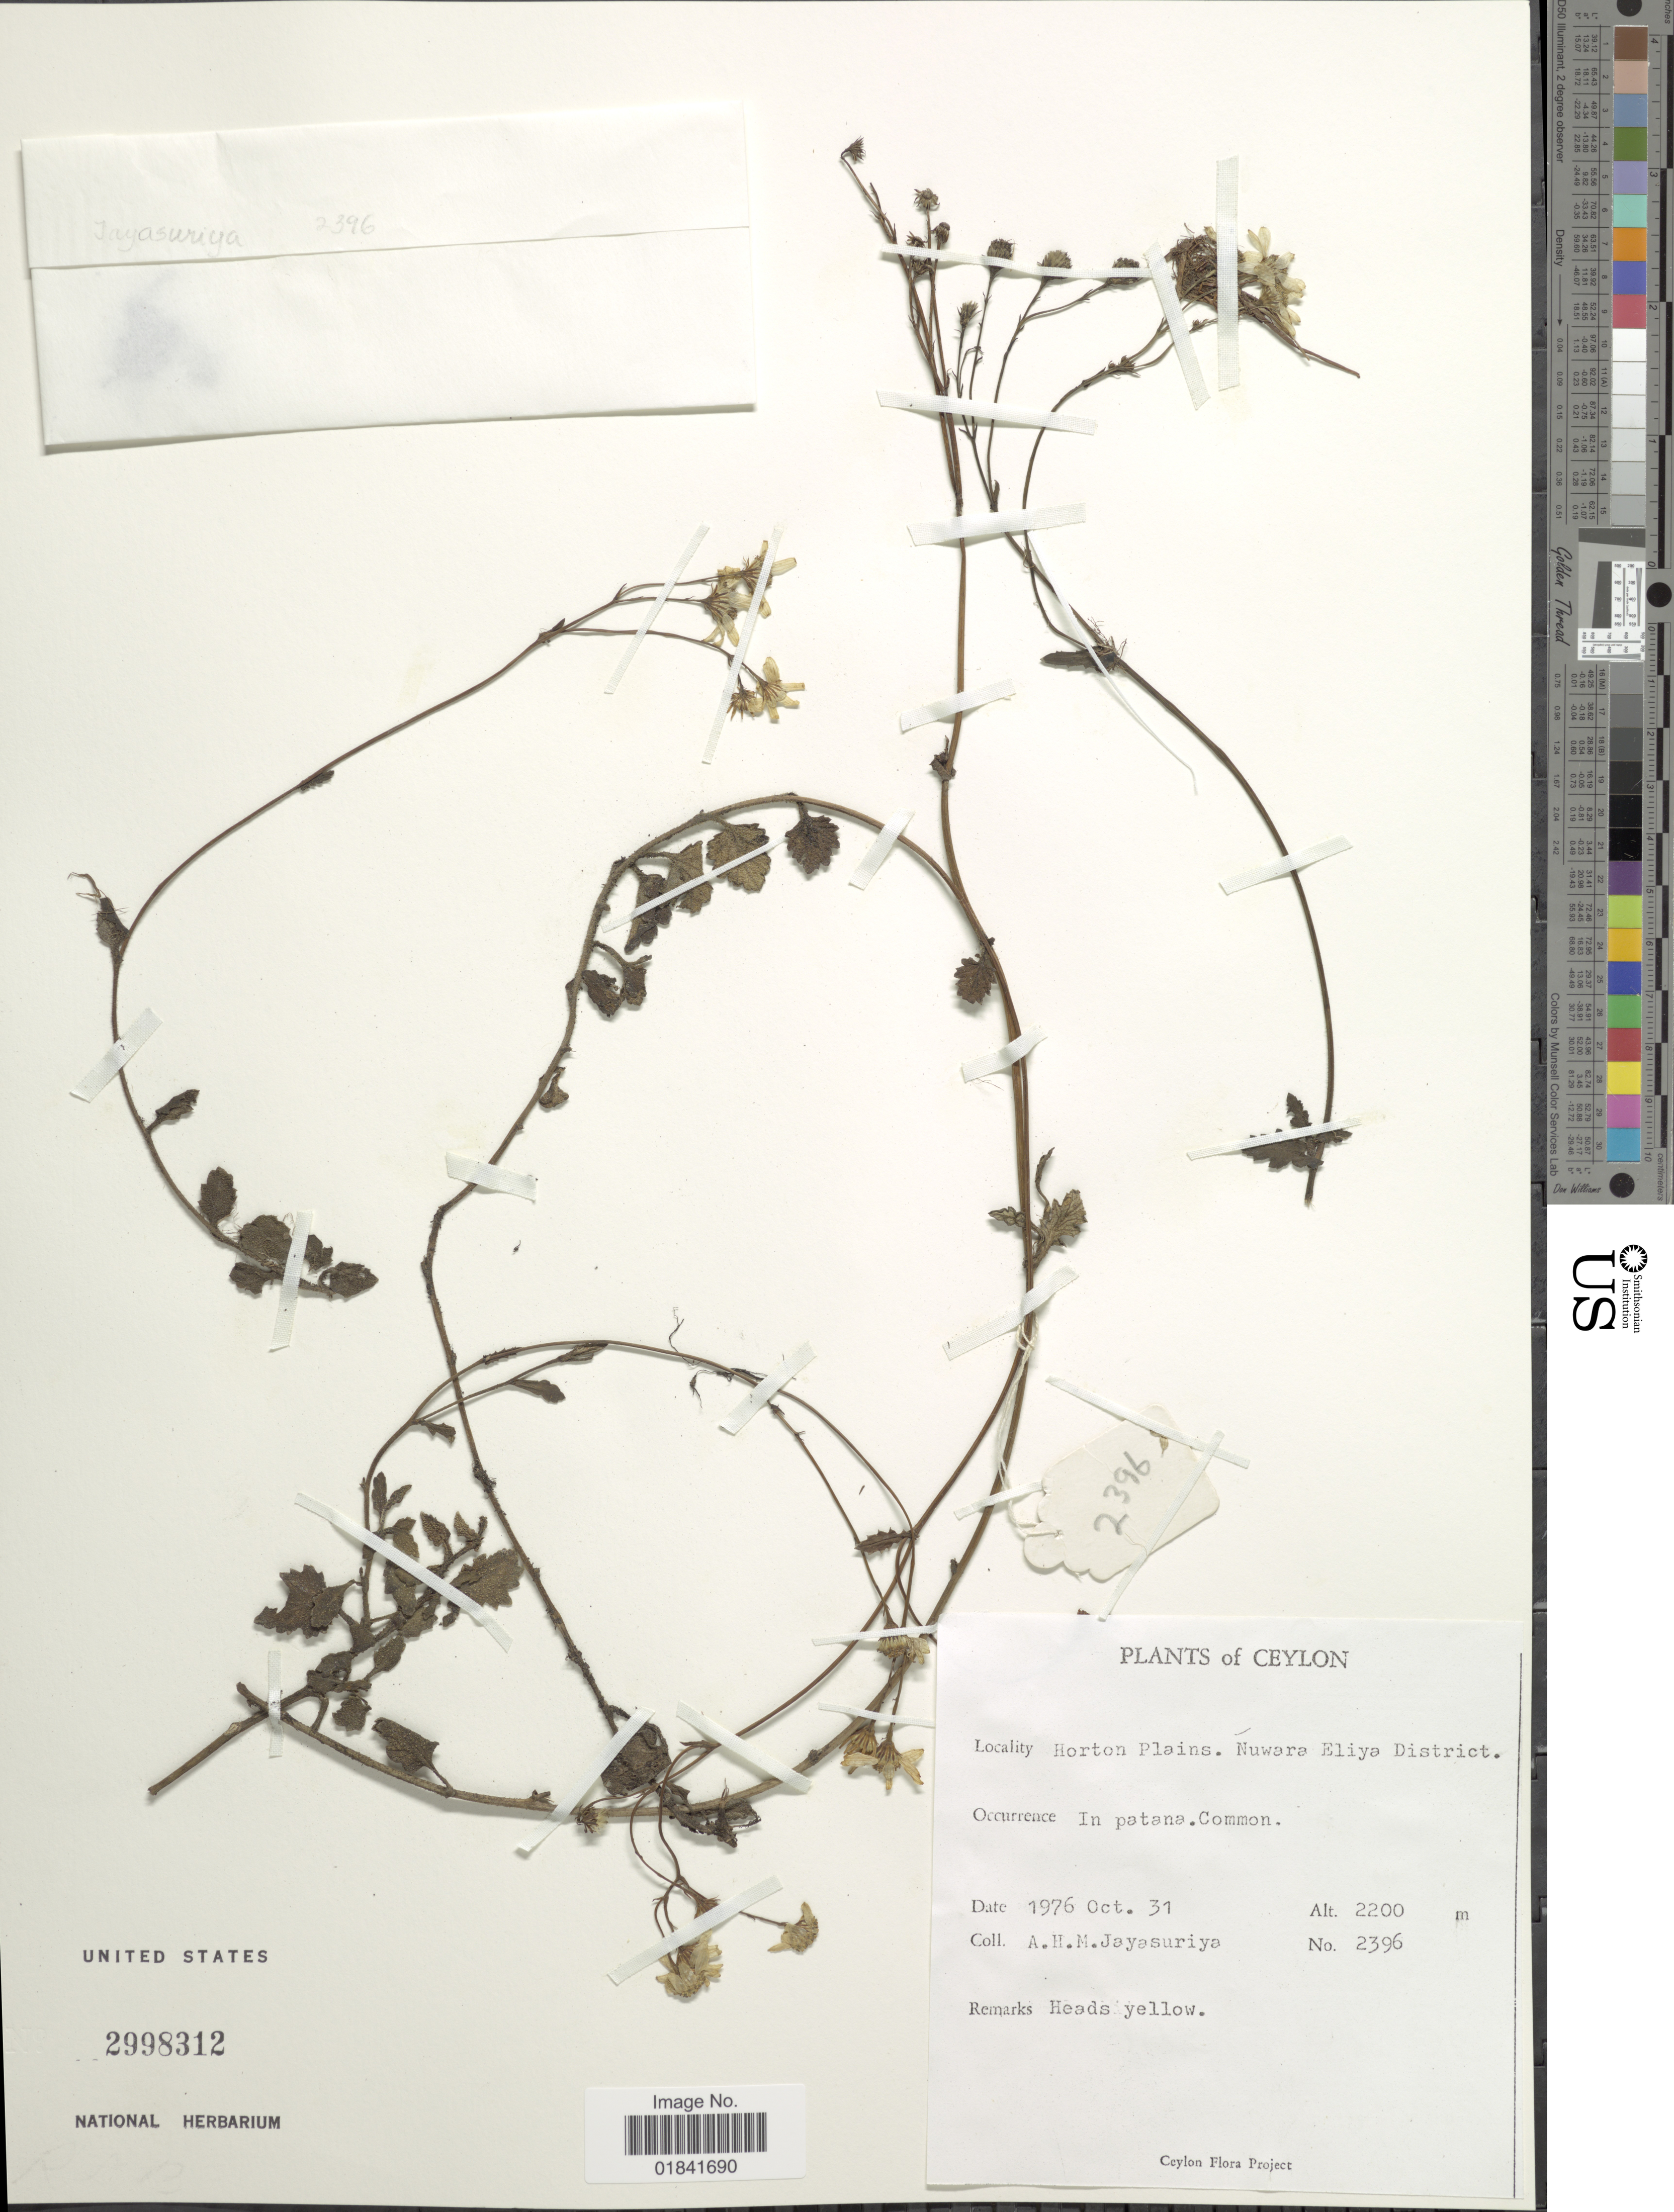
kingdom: Plantae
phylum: Tracheophyta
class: Magnoliopsida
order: Asterales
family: Asteraceae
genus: Senecio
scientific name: Senecio sp.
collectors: A. Jayasuriya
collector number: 2396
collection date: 1976-10-31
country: Sri Lanka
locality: Horton Plains, Nuwara Eliya District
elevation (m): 2200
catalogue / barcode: US 2998312